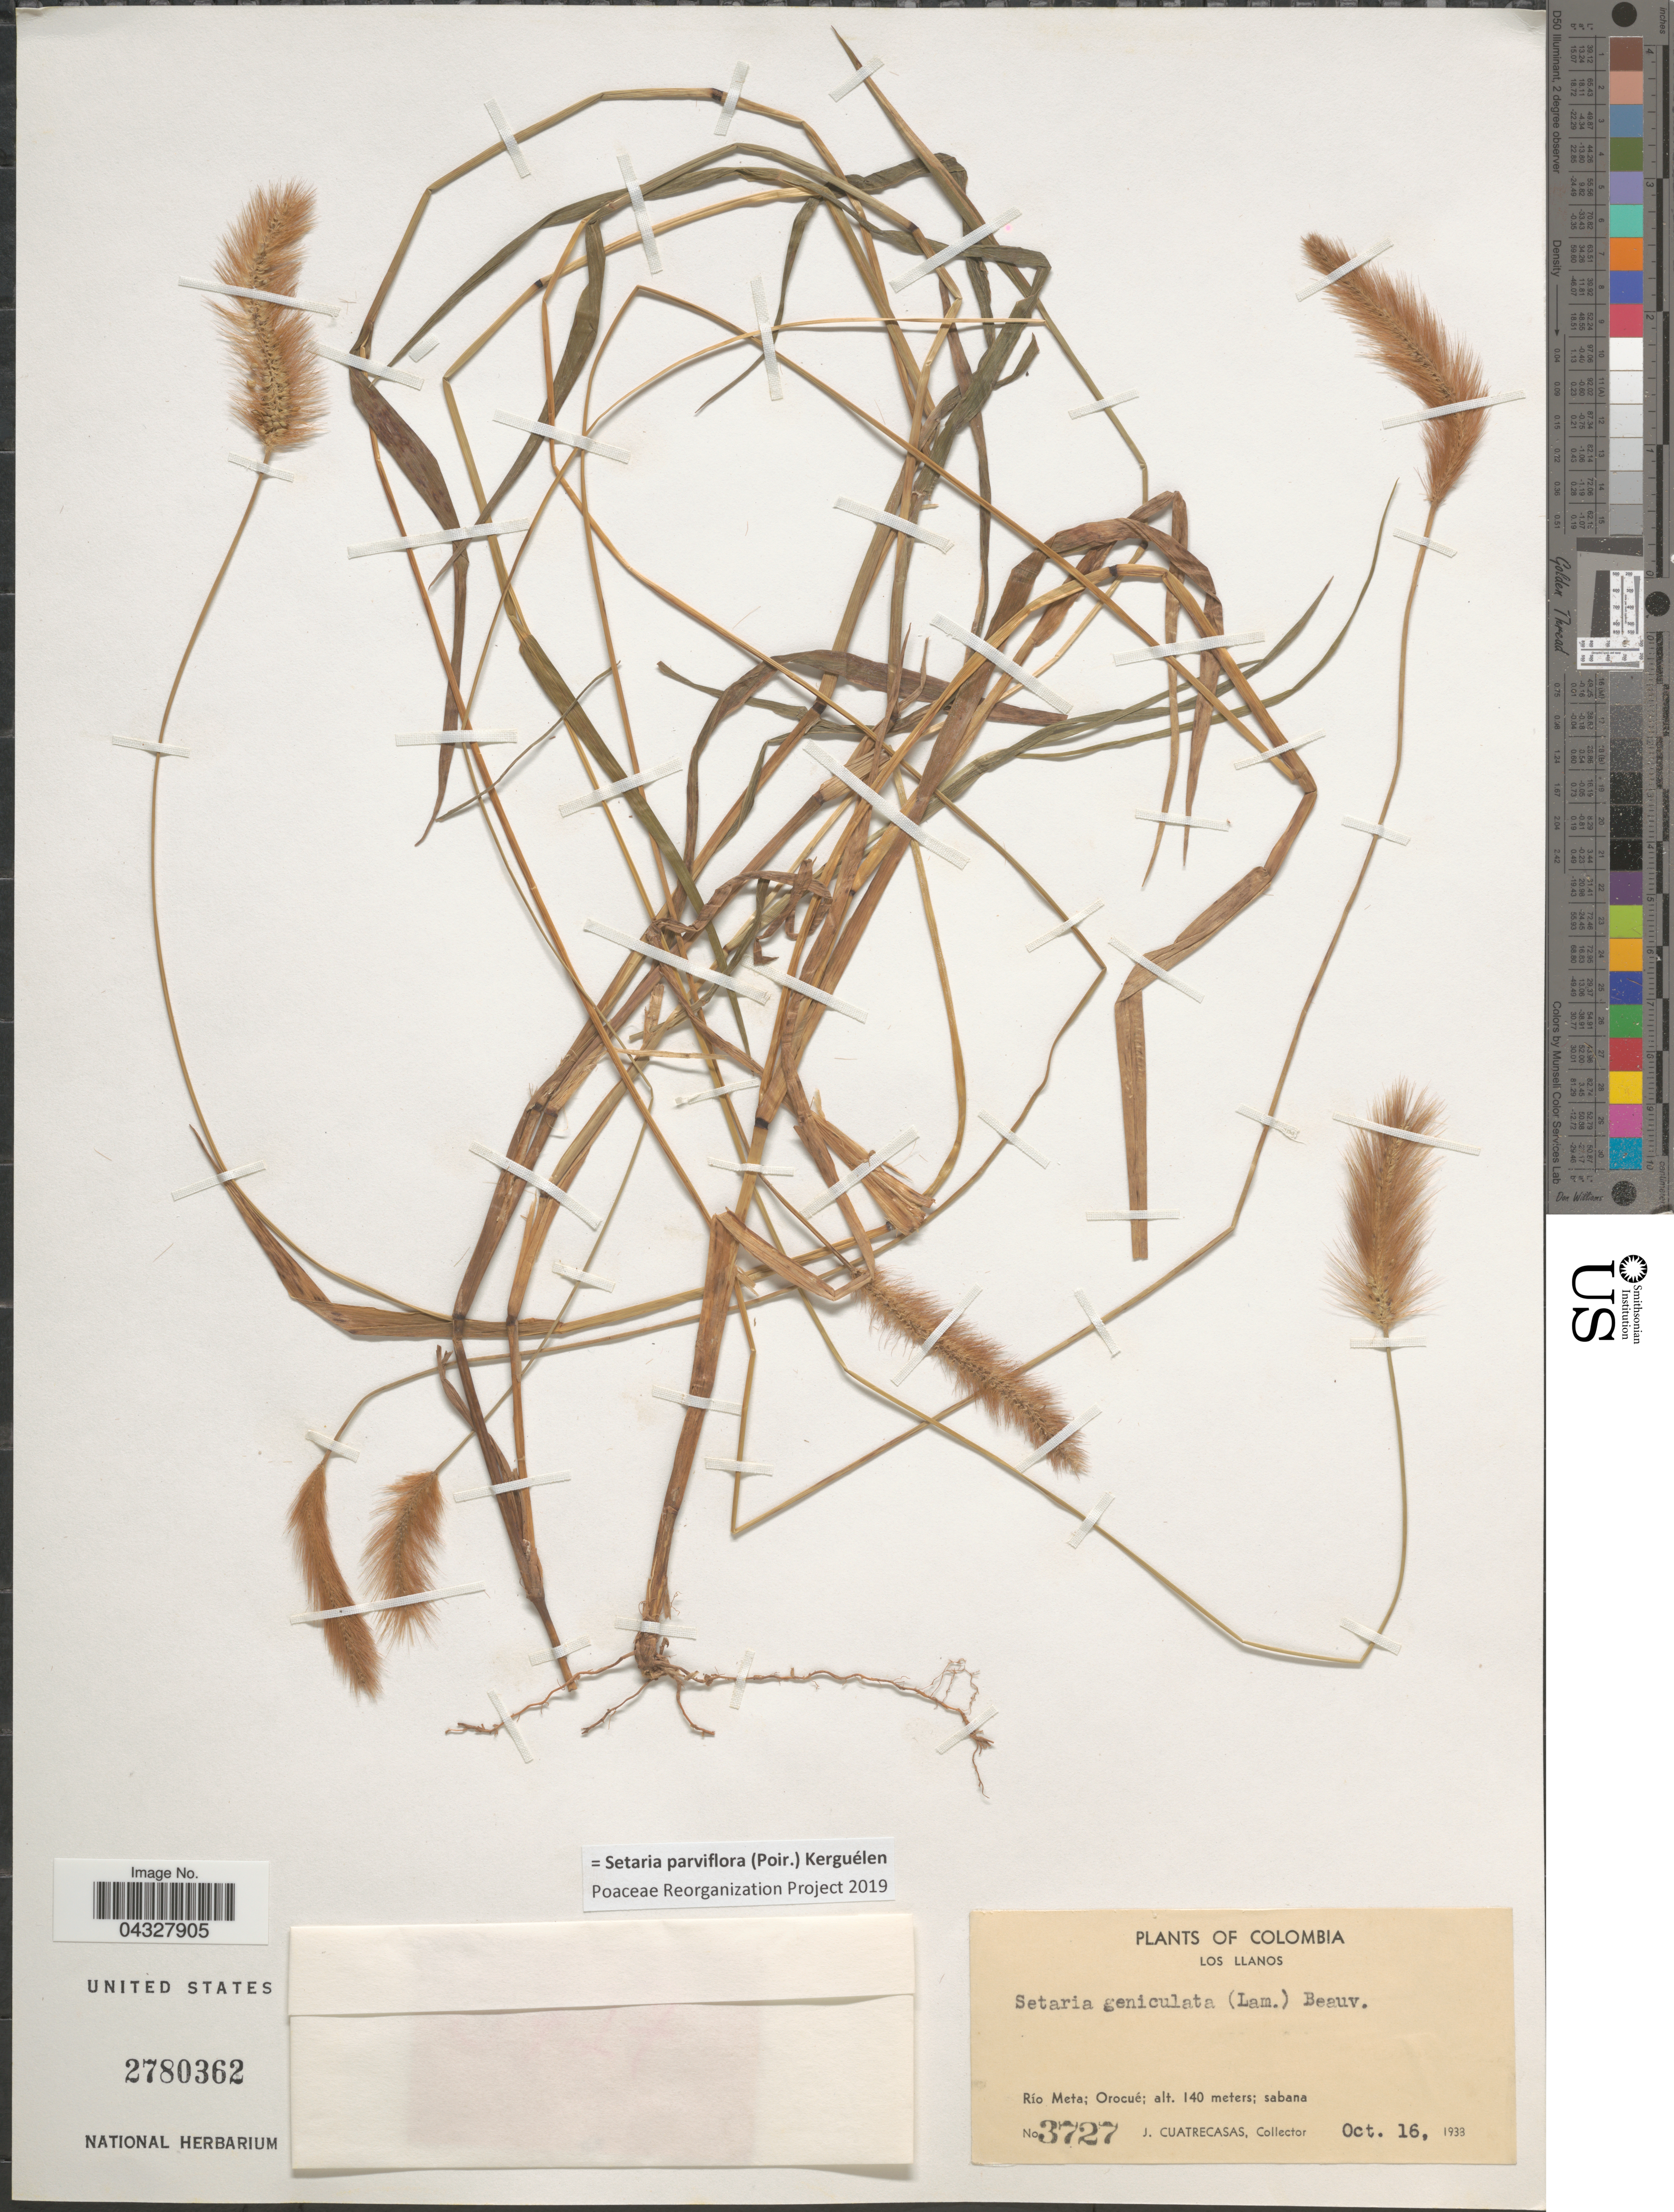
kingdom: Plantae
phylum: Tracheophyta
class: Liliopsida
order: Poales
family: Poaceae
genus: Setaria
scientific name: Setaria parviflora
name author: (Poir.) Kerguélen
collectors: J. Cuatrecasas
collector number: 3727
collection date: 1933-10-16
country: Colombia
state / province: Meta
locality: Los Llanos. Río Meta; Orocué.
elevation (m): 140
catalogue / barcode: US 2780362